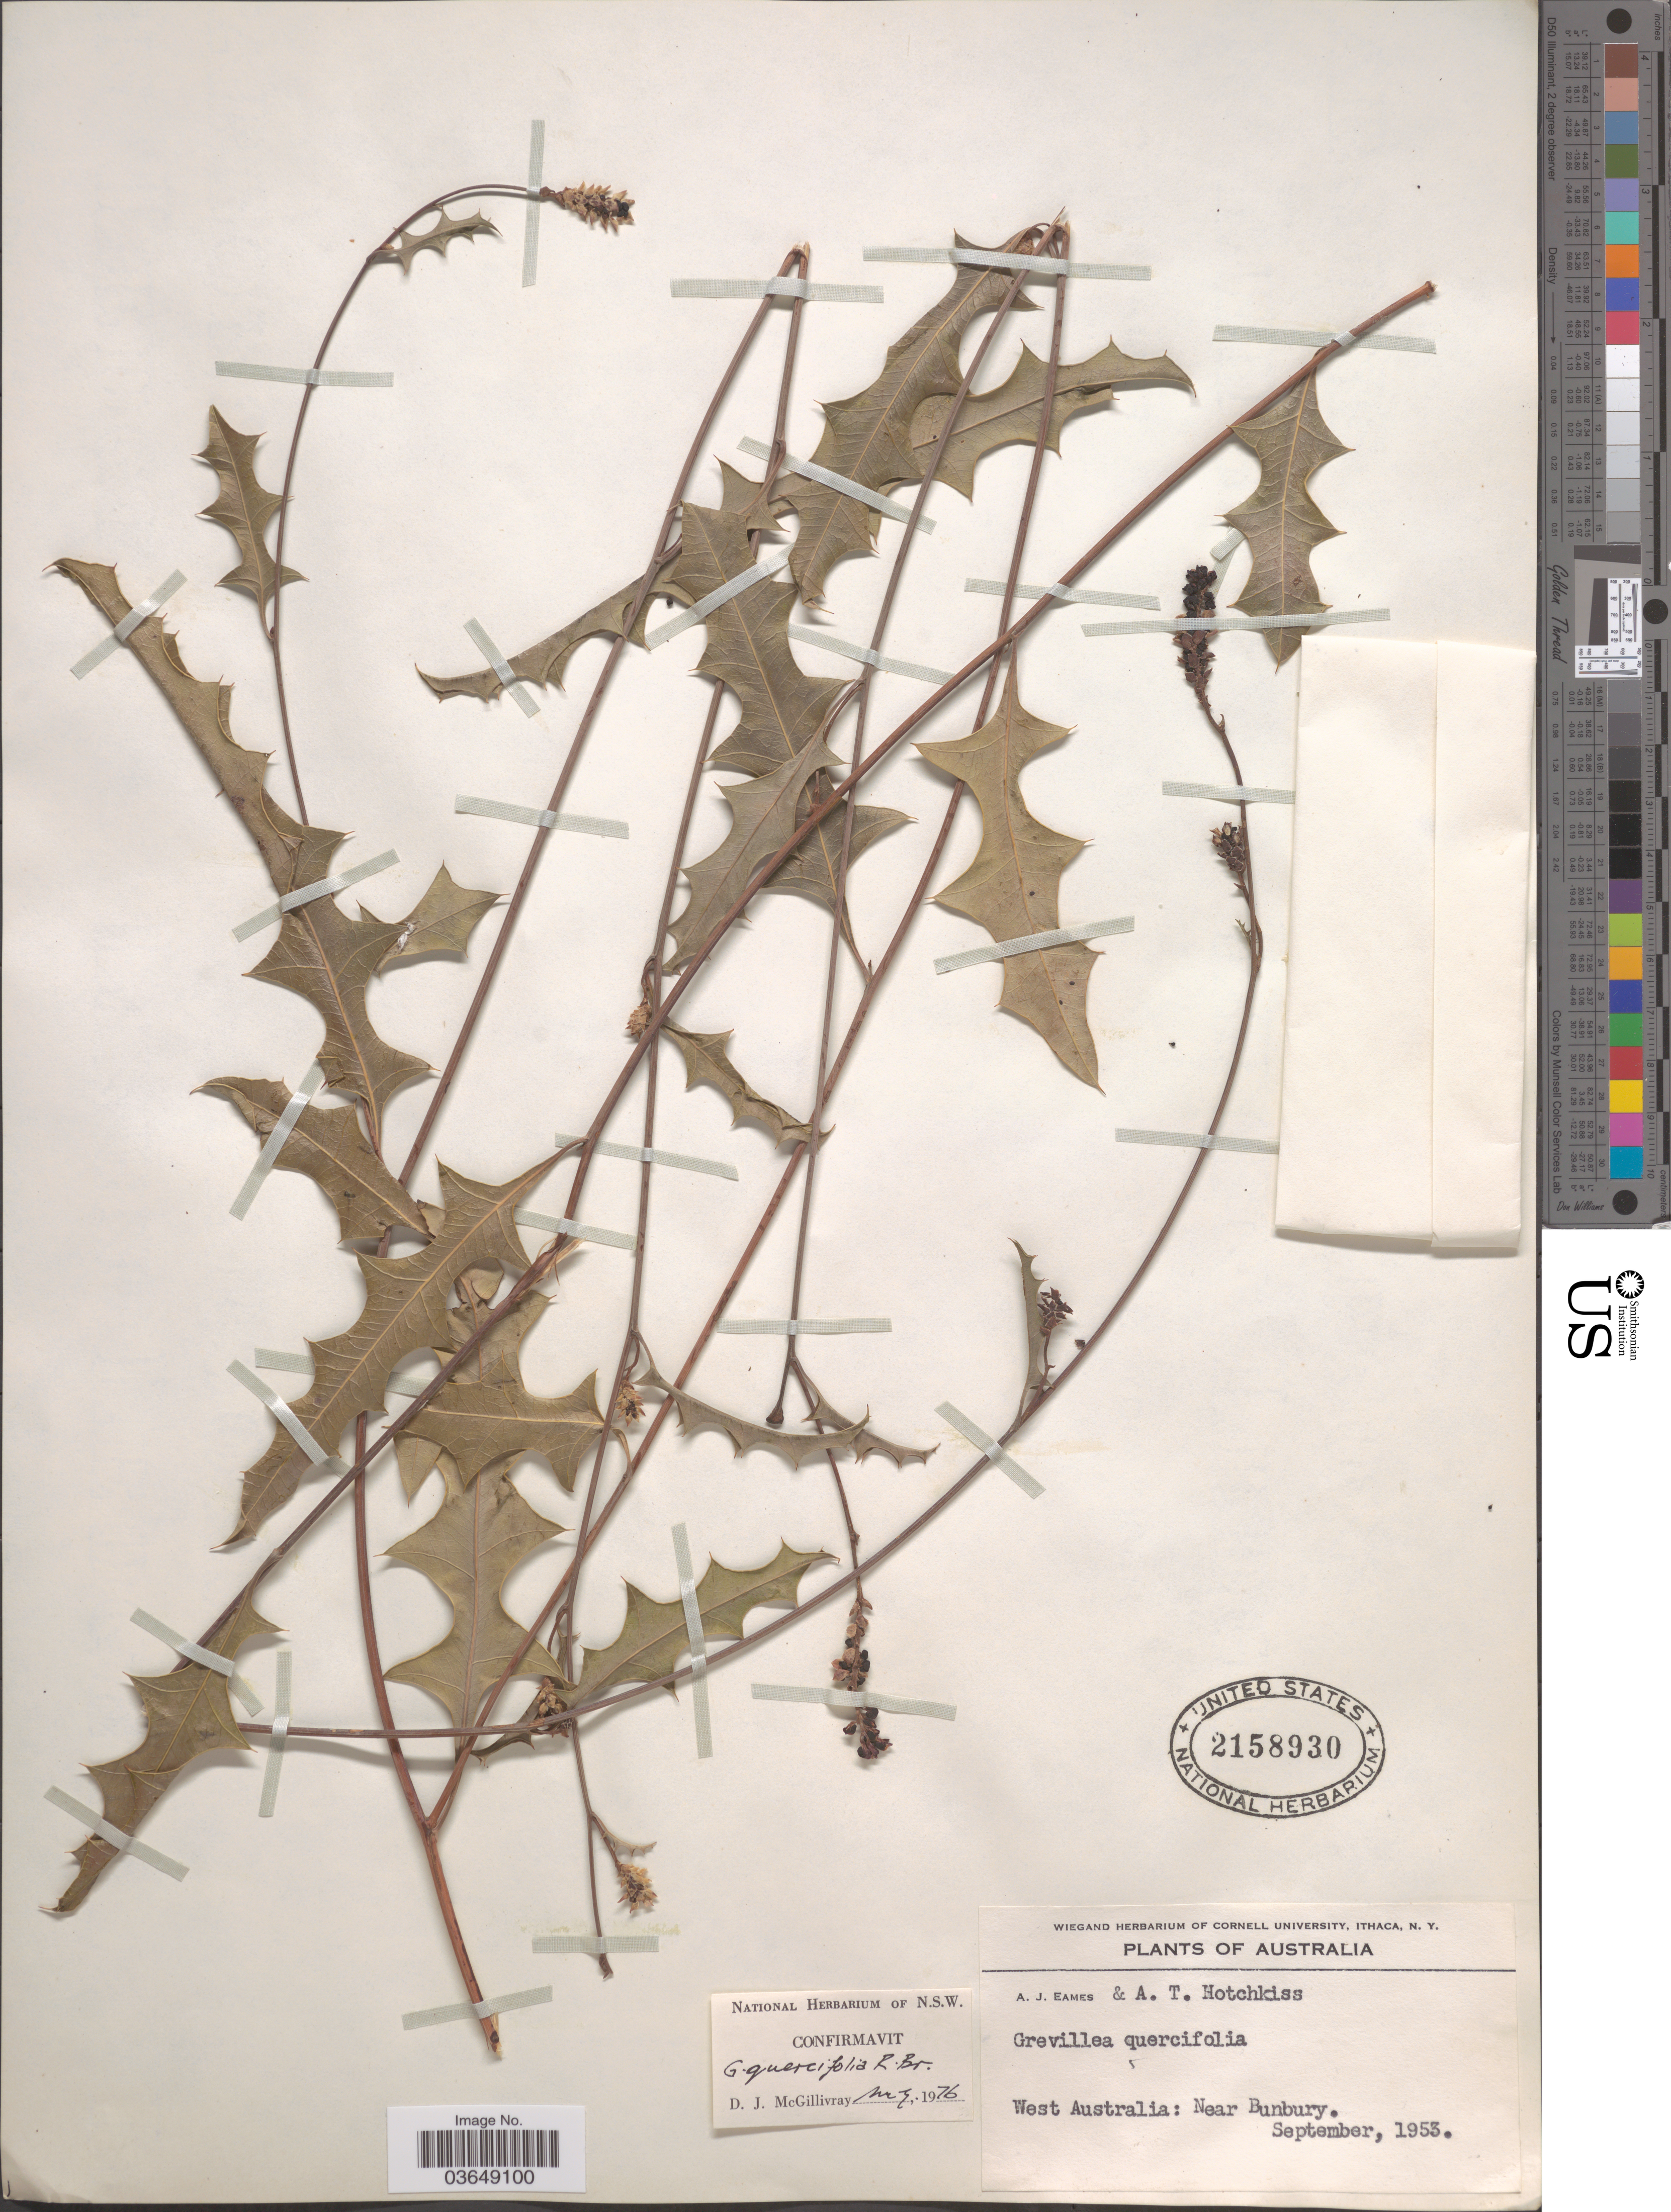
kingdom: Plantae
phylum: Tracheophyta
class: Magnoliopsida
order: Proteales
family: Proteaceae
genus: Grevillea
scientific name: Grevillea quercifolia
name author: R. Br.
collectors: A. J. Eames & A. Hotchkiss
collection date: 1953-09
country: Australia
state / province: Western Australia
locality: West Australia: Near Bunbury.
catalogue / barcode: US 2158930